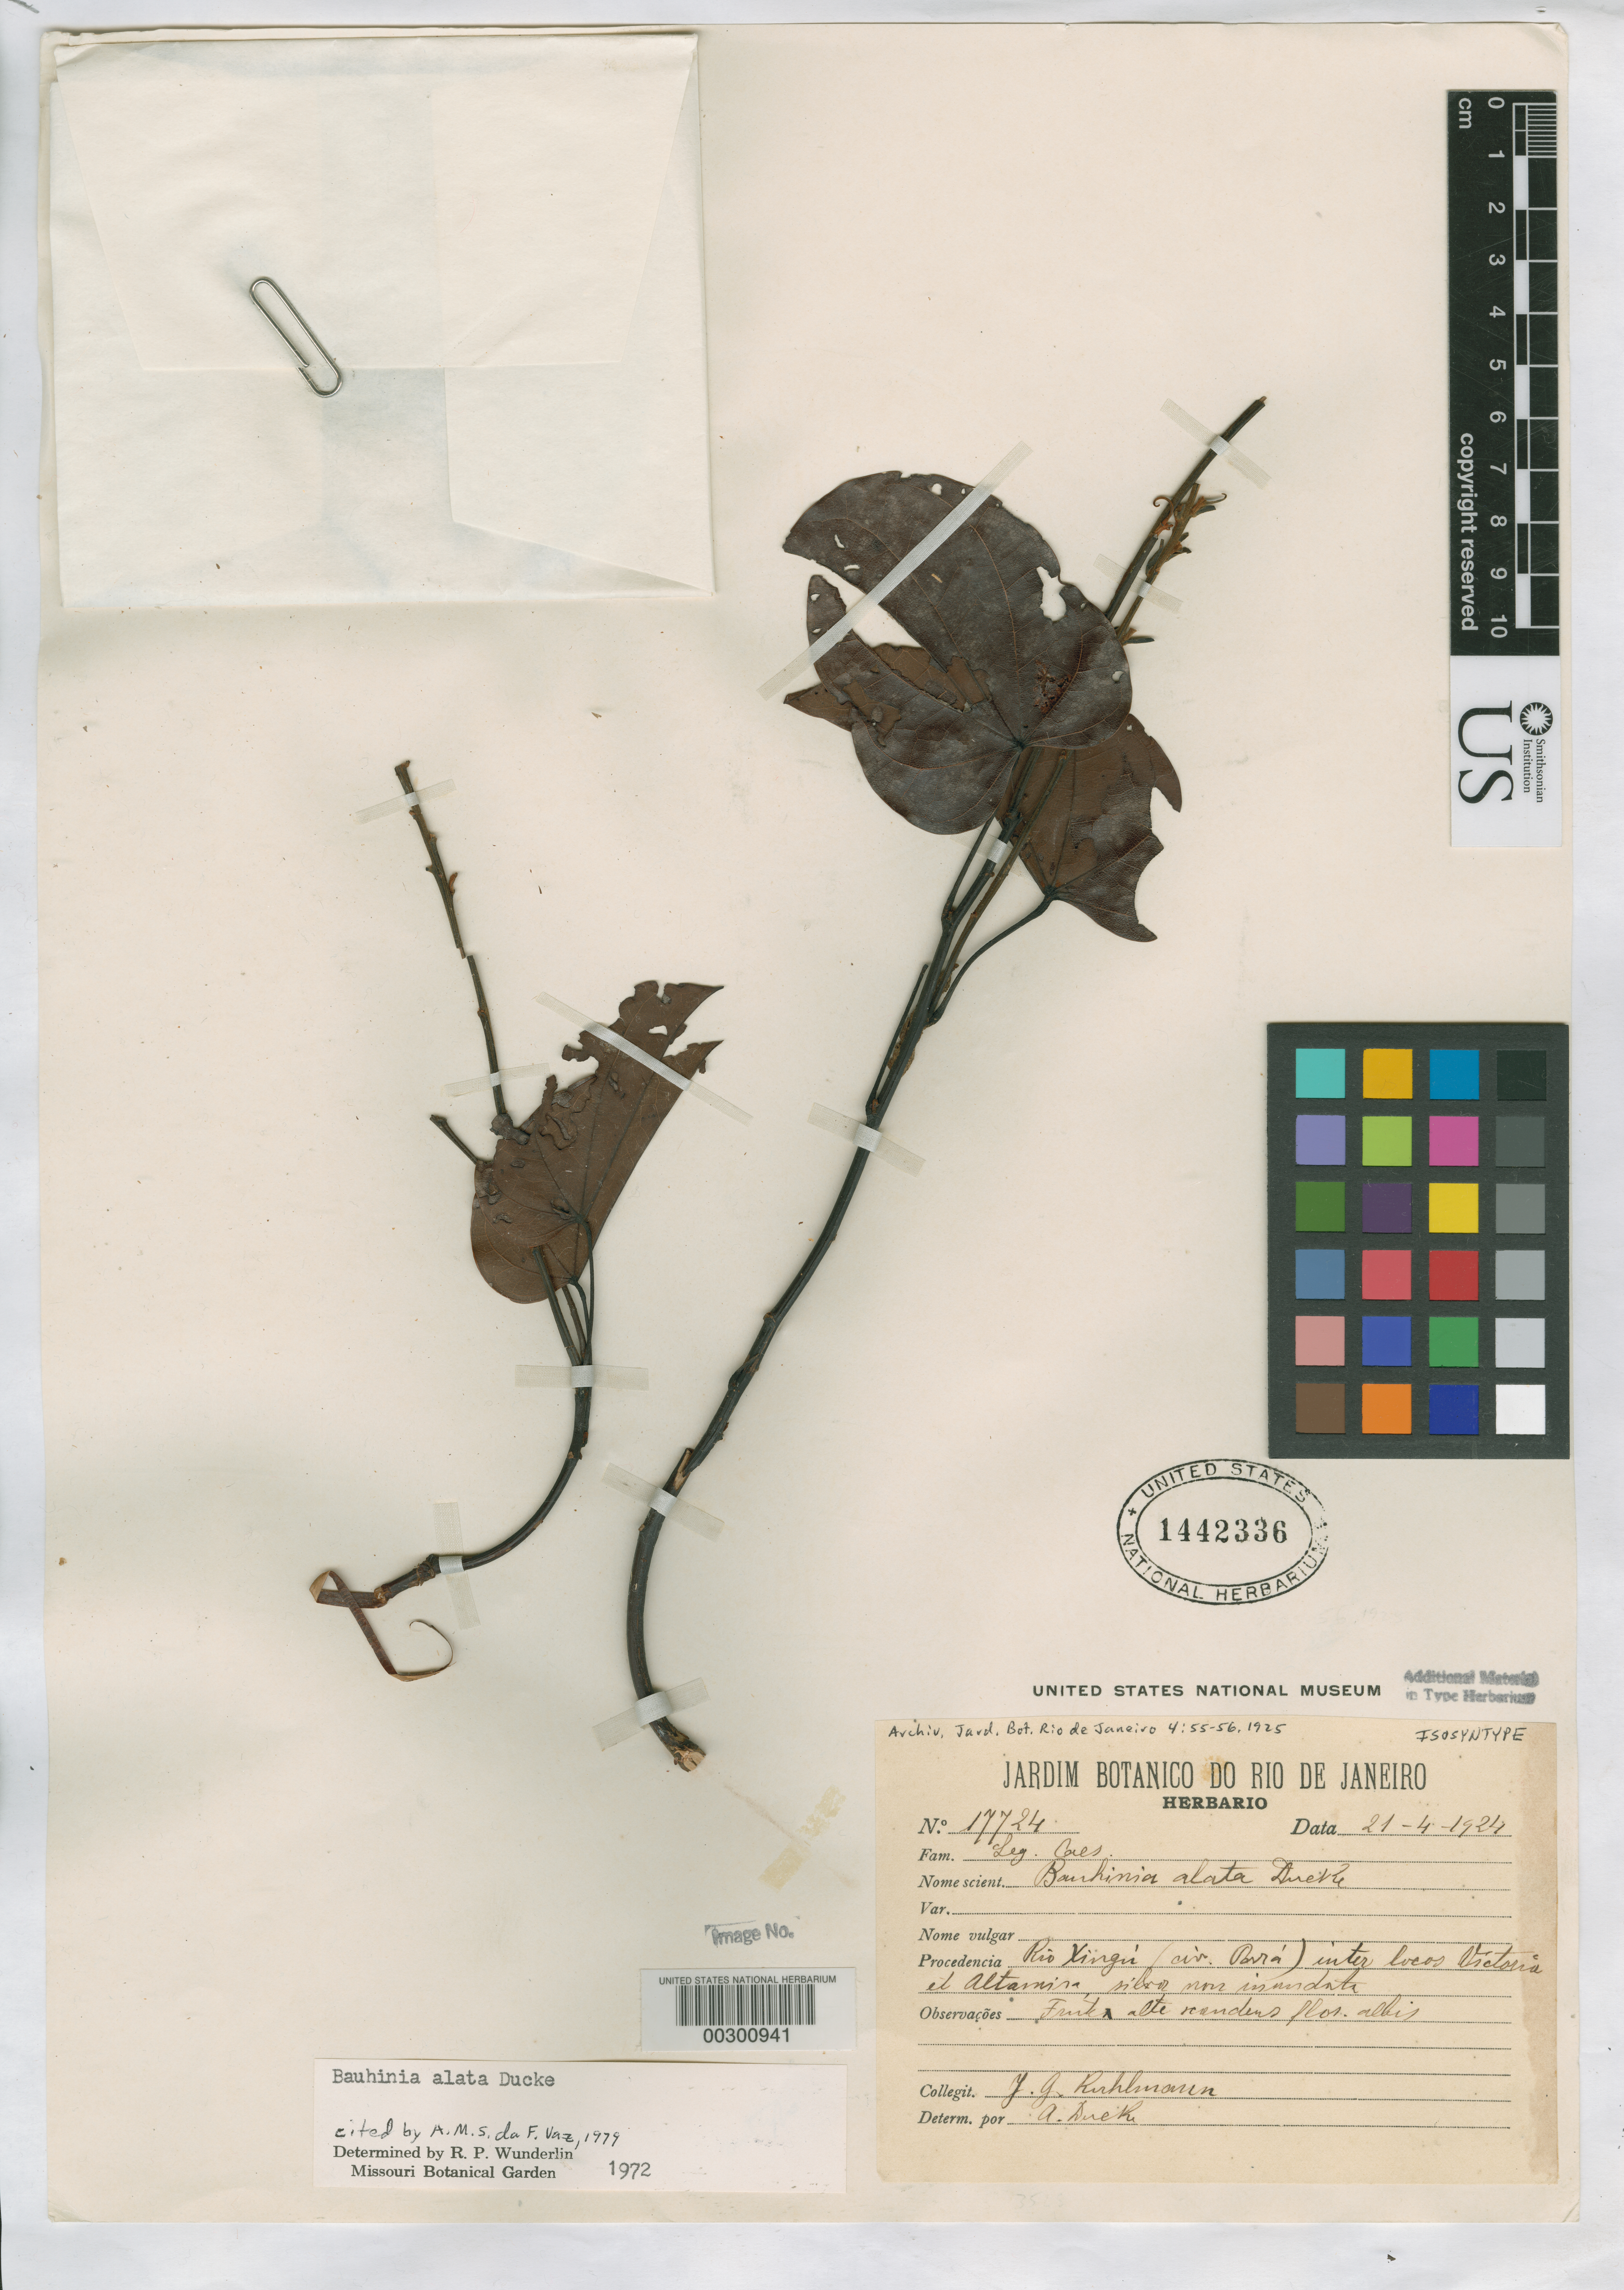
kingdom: Plantae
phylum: Tracheophyta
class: Magnoliopsida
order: Fabales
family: Fabaceae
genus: Bauhinia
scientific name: Bauhinia alata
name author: Ducke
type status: Isosyntype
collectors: J. G. Kuhlmann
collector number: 17724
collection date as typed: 21 Apr 1924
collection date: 1924-04-21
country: Brazil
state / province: Pará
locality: Rio Xingú (civ. Pará) inter locos Victoria et Altamira.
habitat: Non-inundated forest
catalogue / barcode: US 1442336